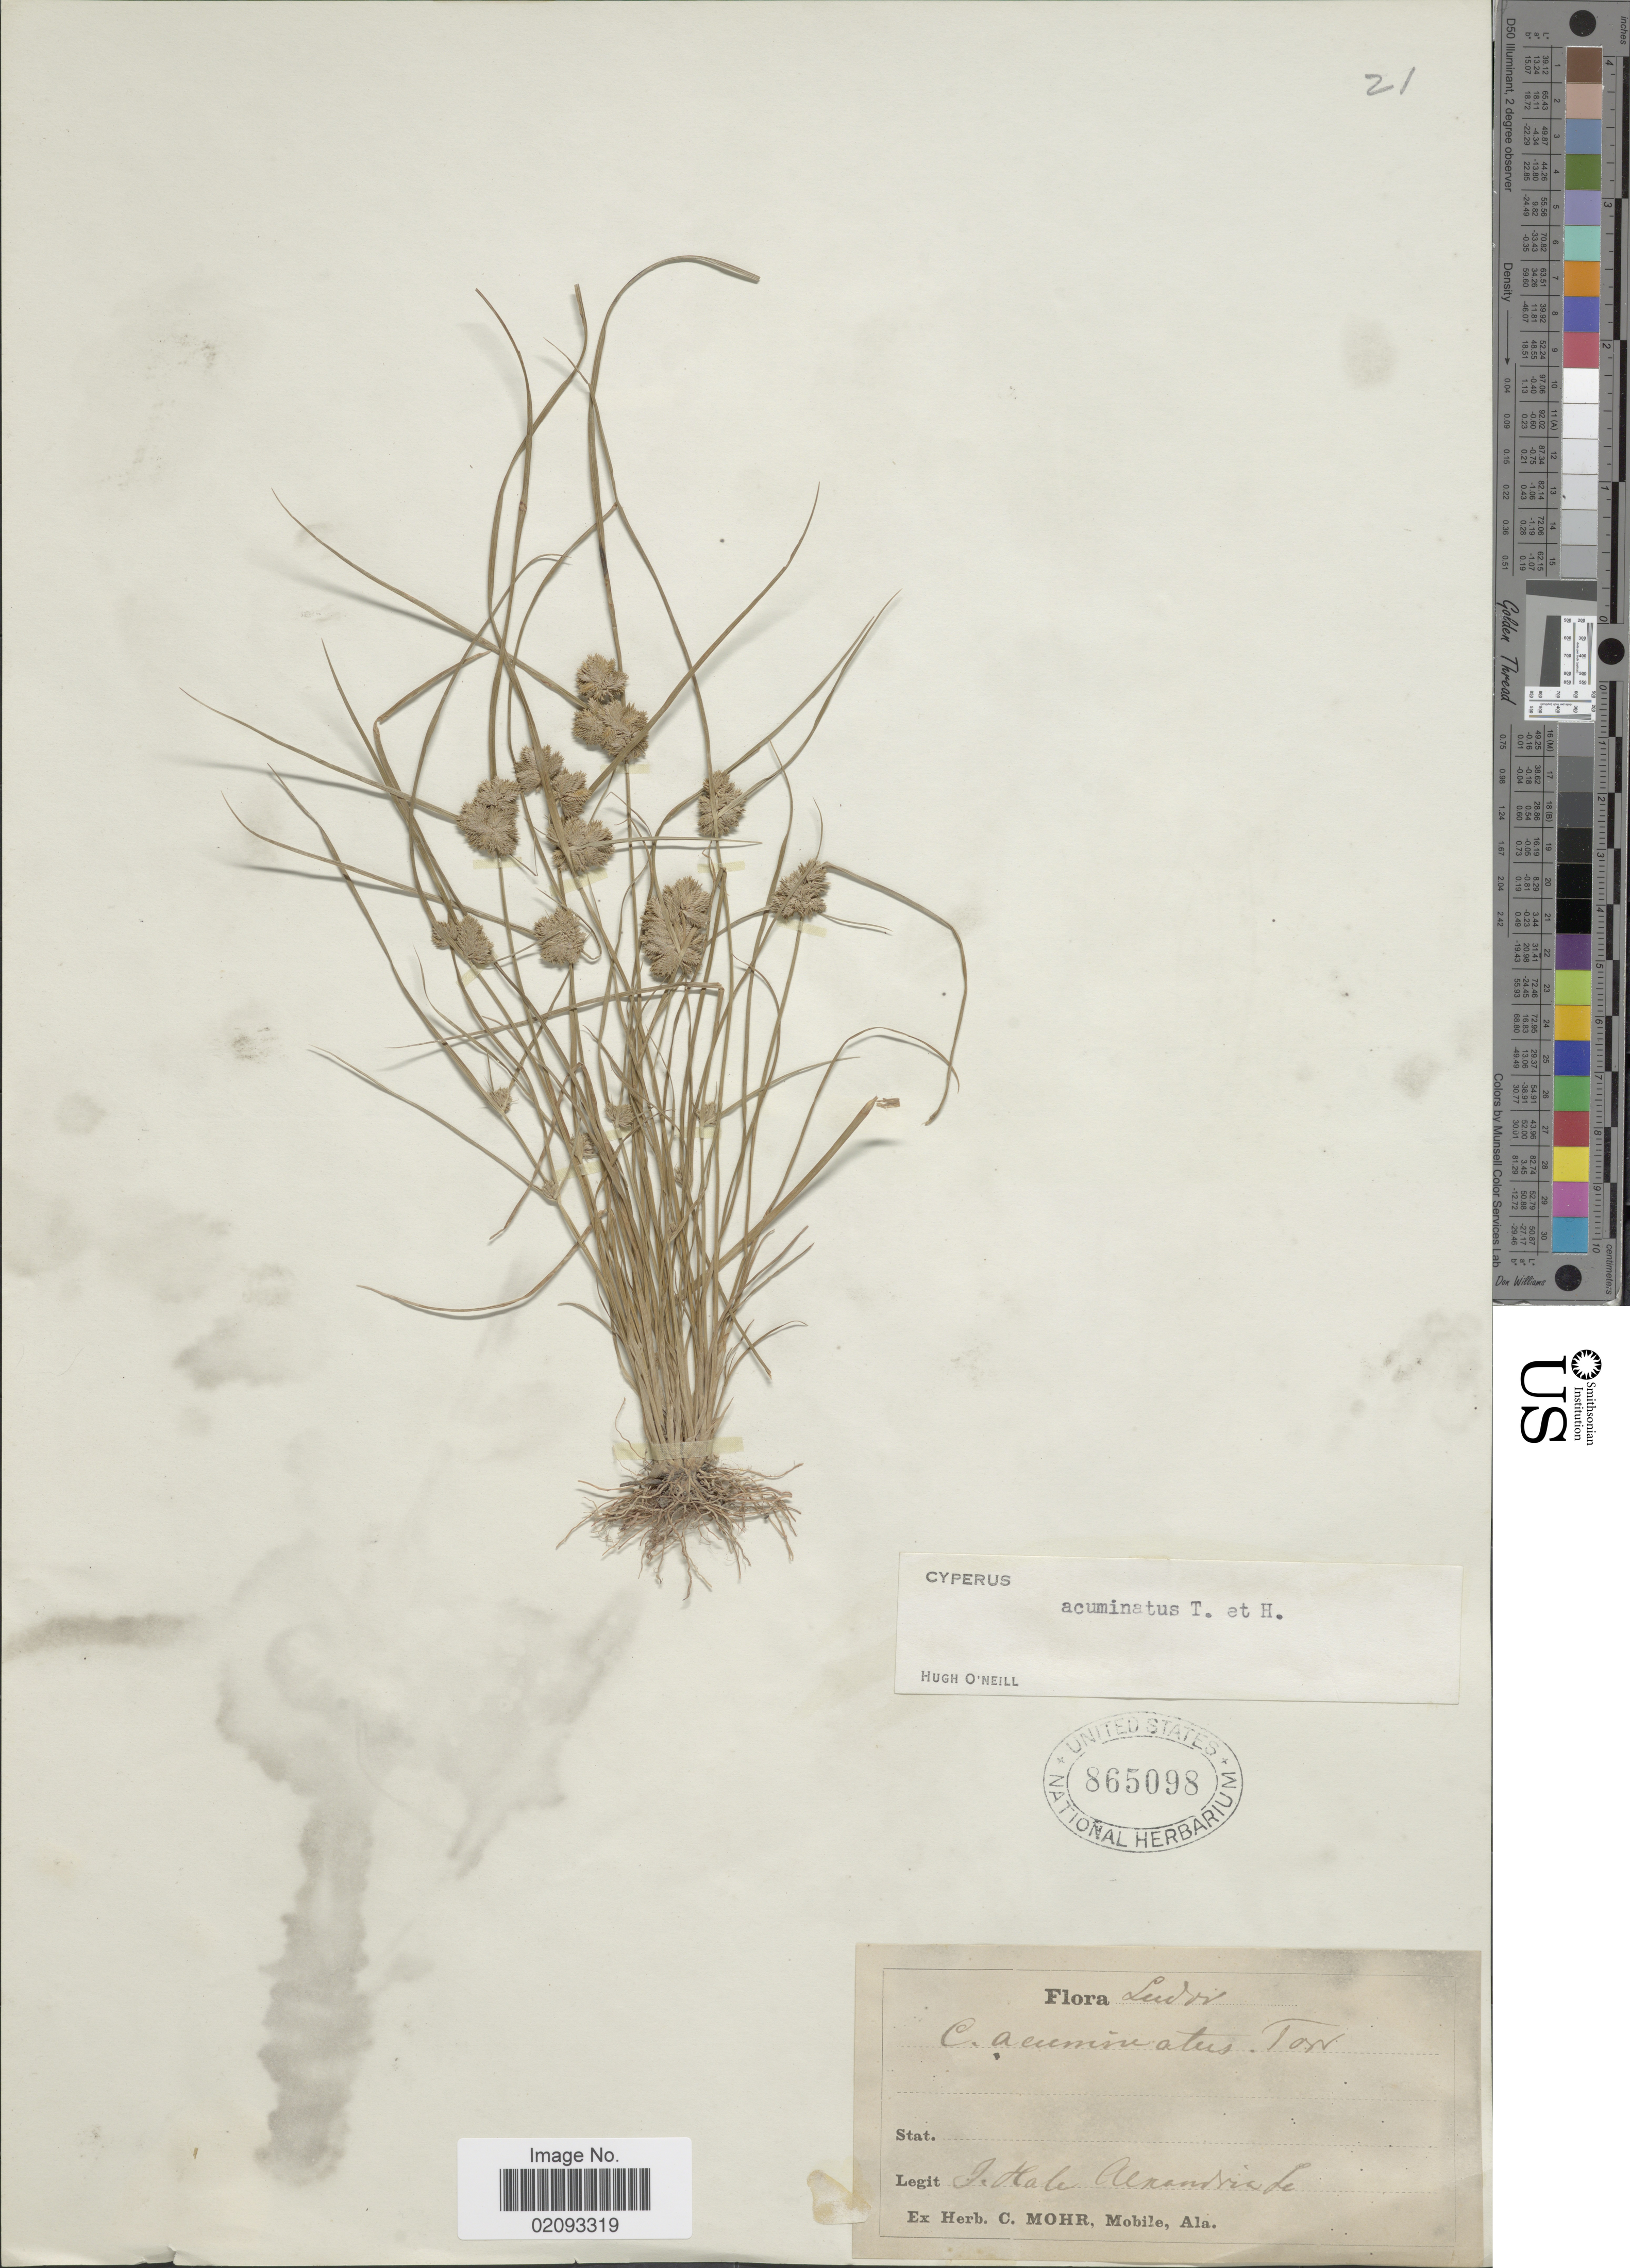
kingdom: Plantae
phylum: Tracheophyta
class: Liliopsida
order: Poales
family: Cyperaceae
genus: Cyperus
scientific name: Cyperus acuminatus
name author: Torr. & Hook.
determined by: O'Neill, Hugh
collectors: T. Hale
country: United States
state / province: Louisiana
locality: Ludov. Alexandria, La.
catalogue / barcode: US 865098